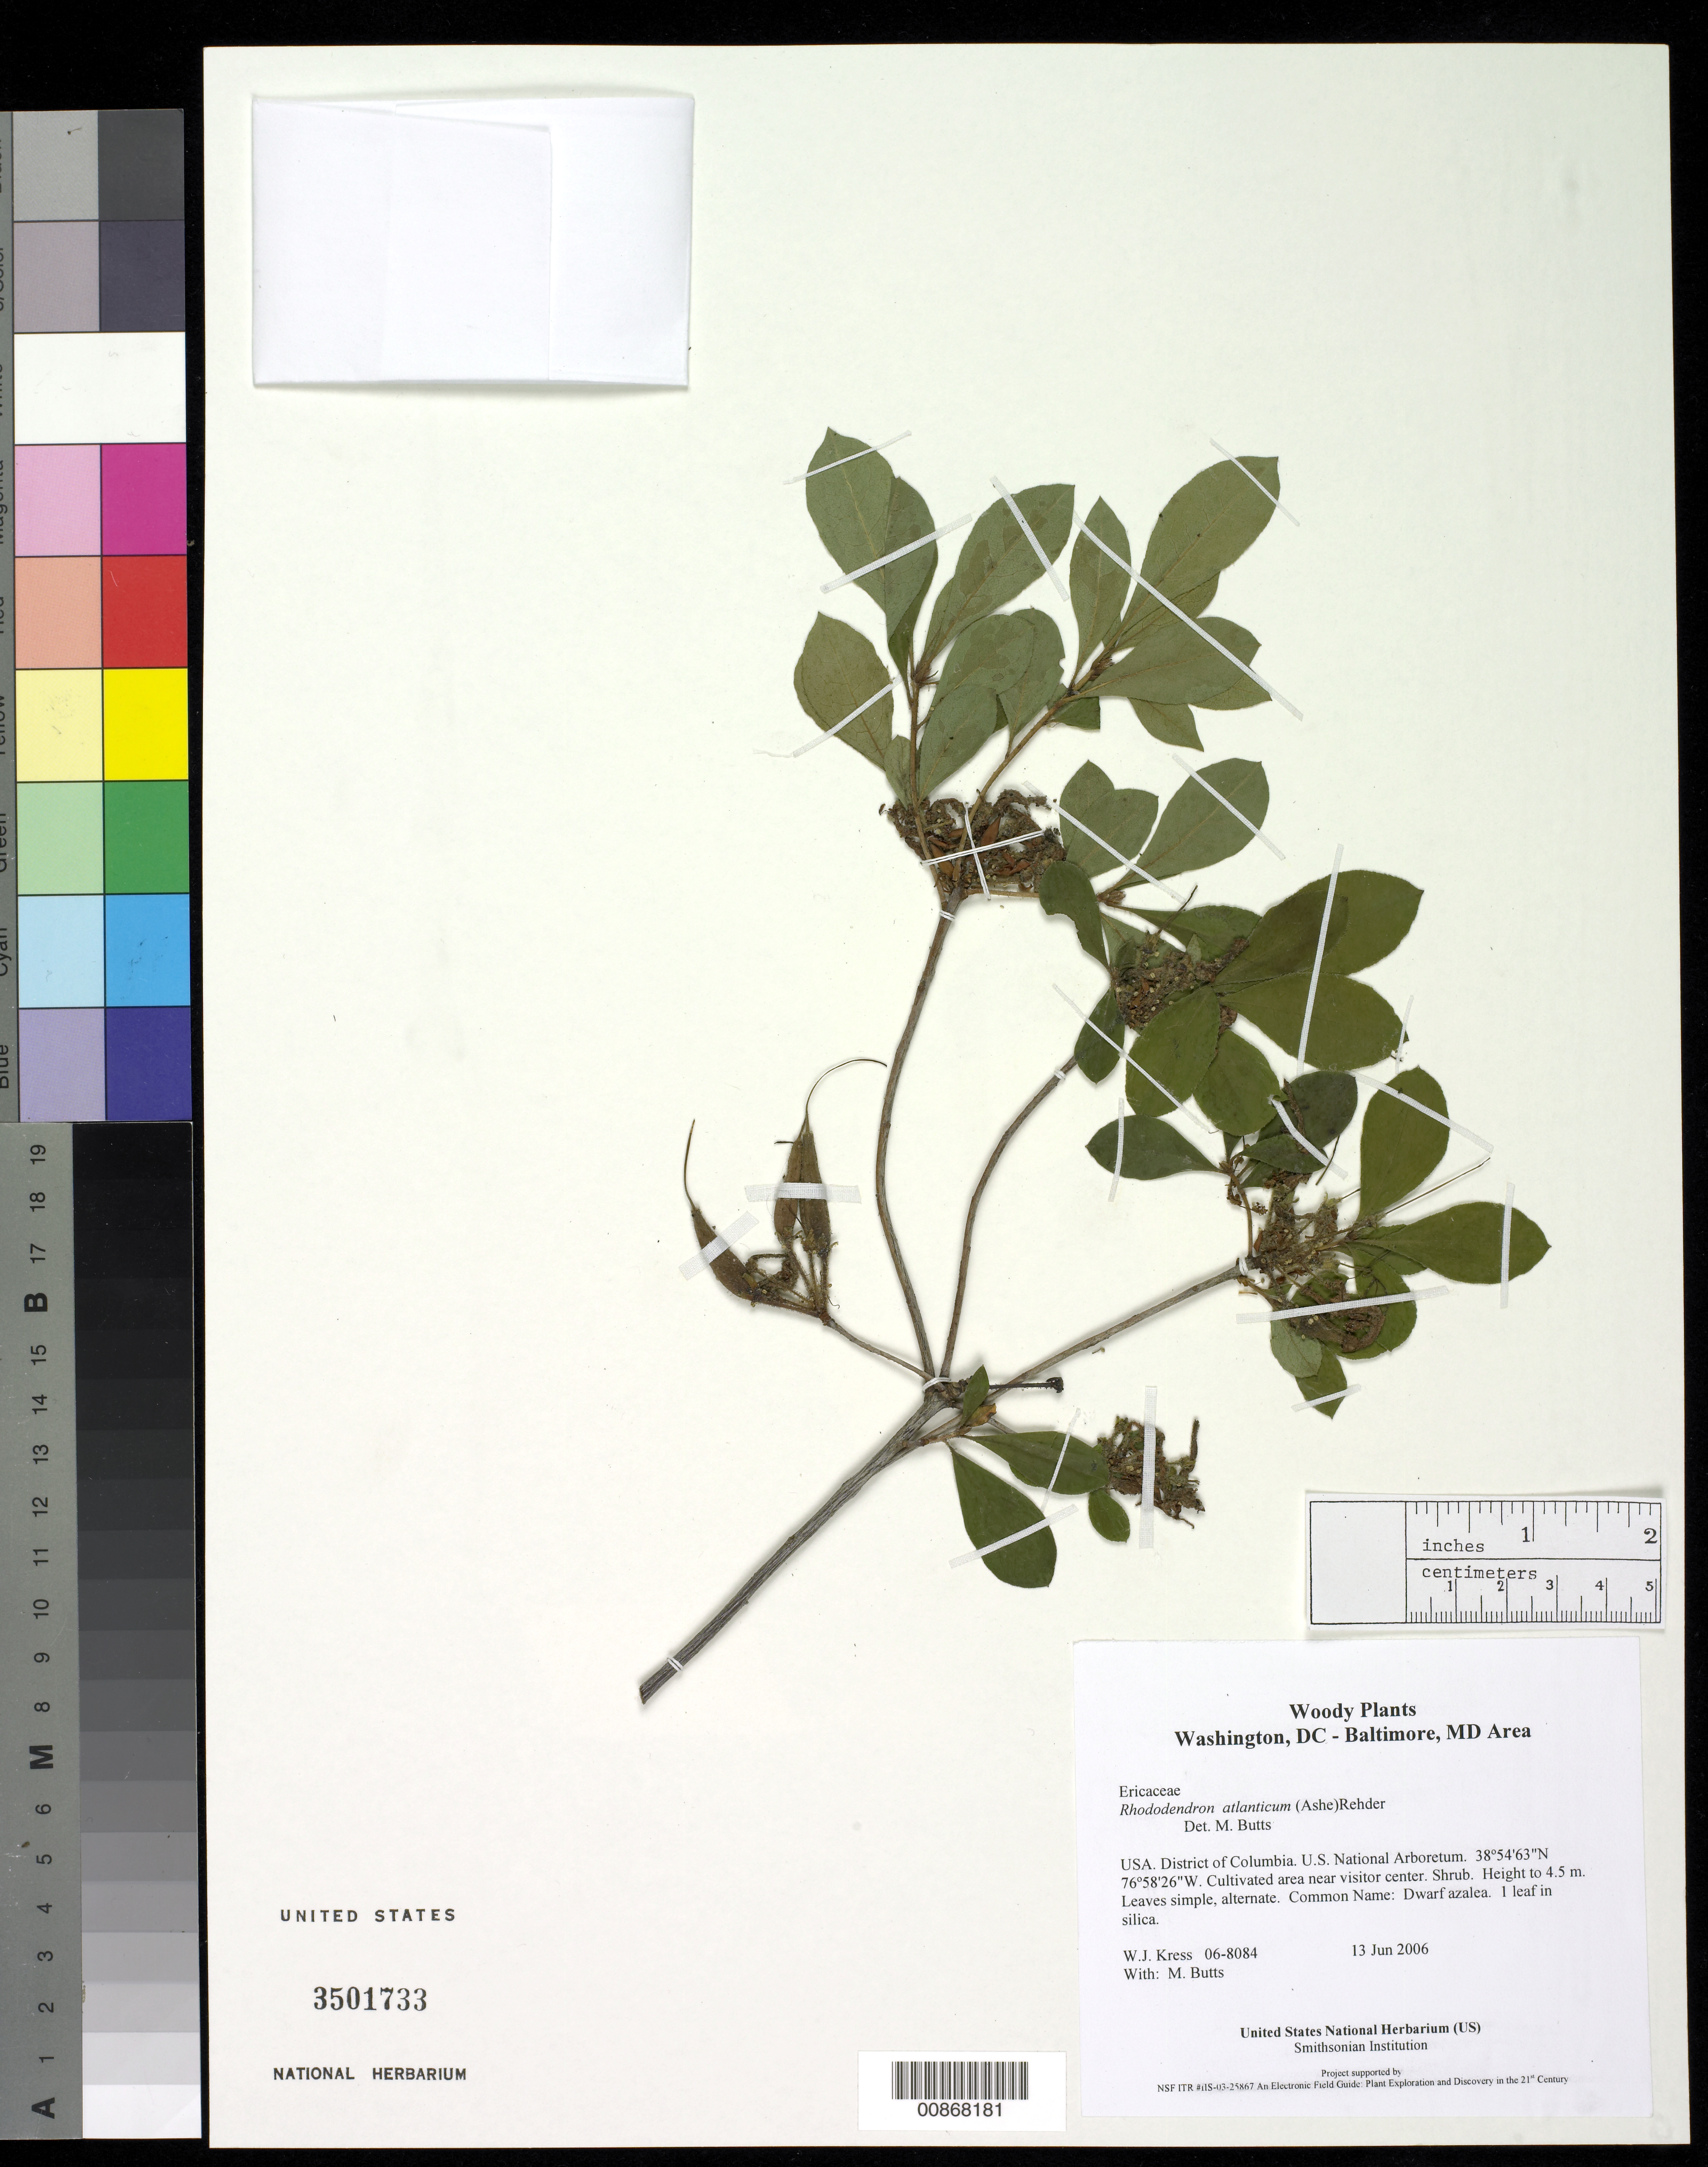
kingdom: Plantae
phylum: Tracheophyta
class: Magnoliopsida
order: Ericales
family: Ericaceae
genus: Rhododendron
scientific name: Rhododendron atlanticum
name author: (Ashe) Rehder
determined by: Butts, M. B.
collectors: W. J. Kress & M. B. Butts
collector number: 06-8084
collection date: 2006-06-13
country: United States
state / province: District of Columbia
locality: U.S. National Arboretum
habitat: Cultivated area near visitor center.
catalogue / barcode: US 3501733